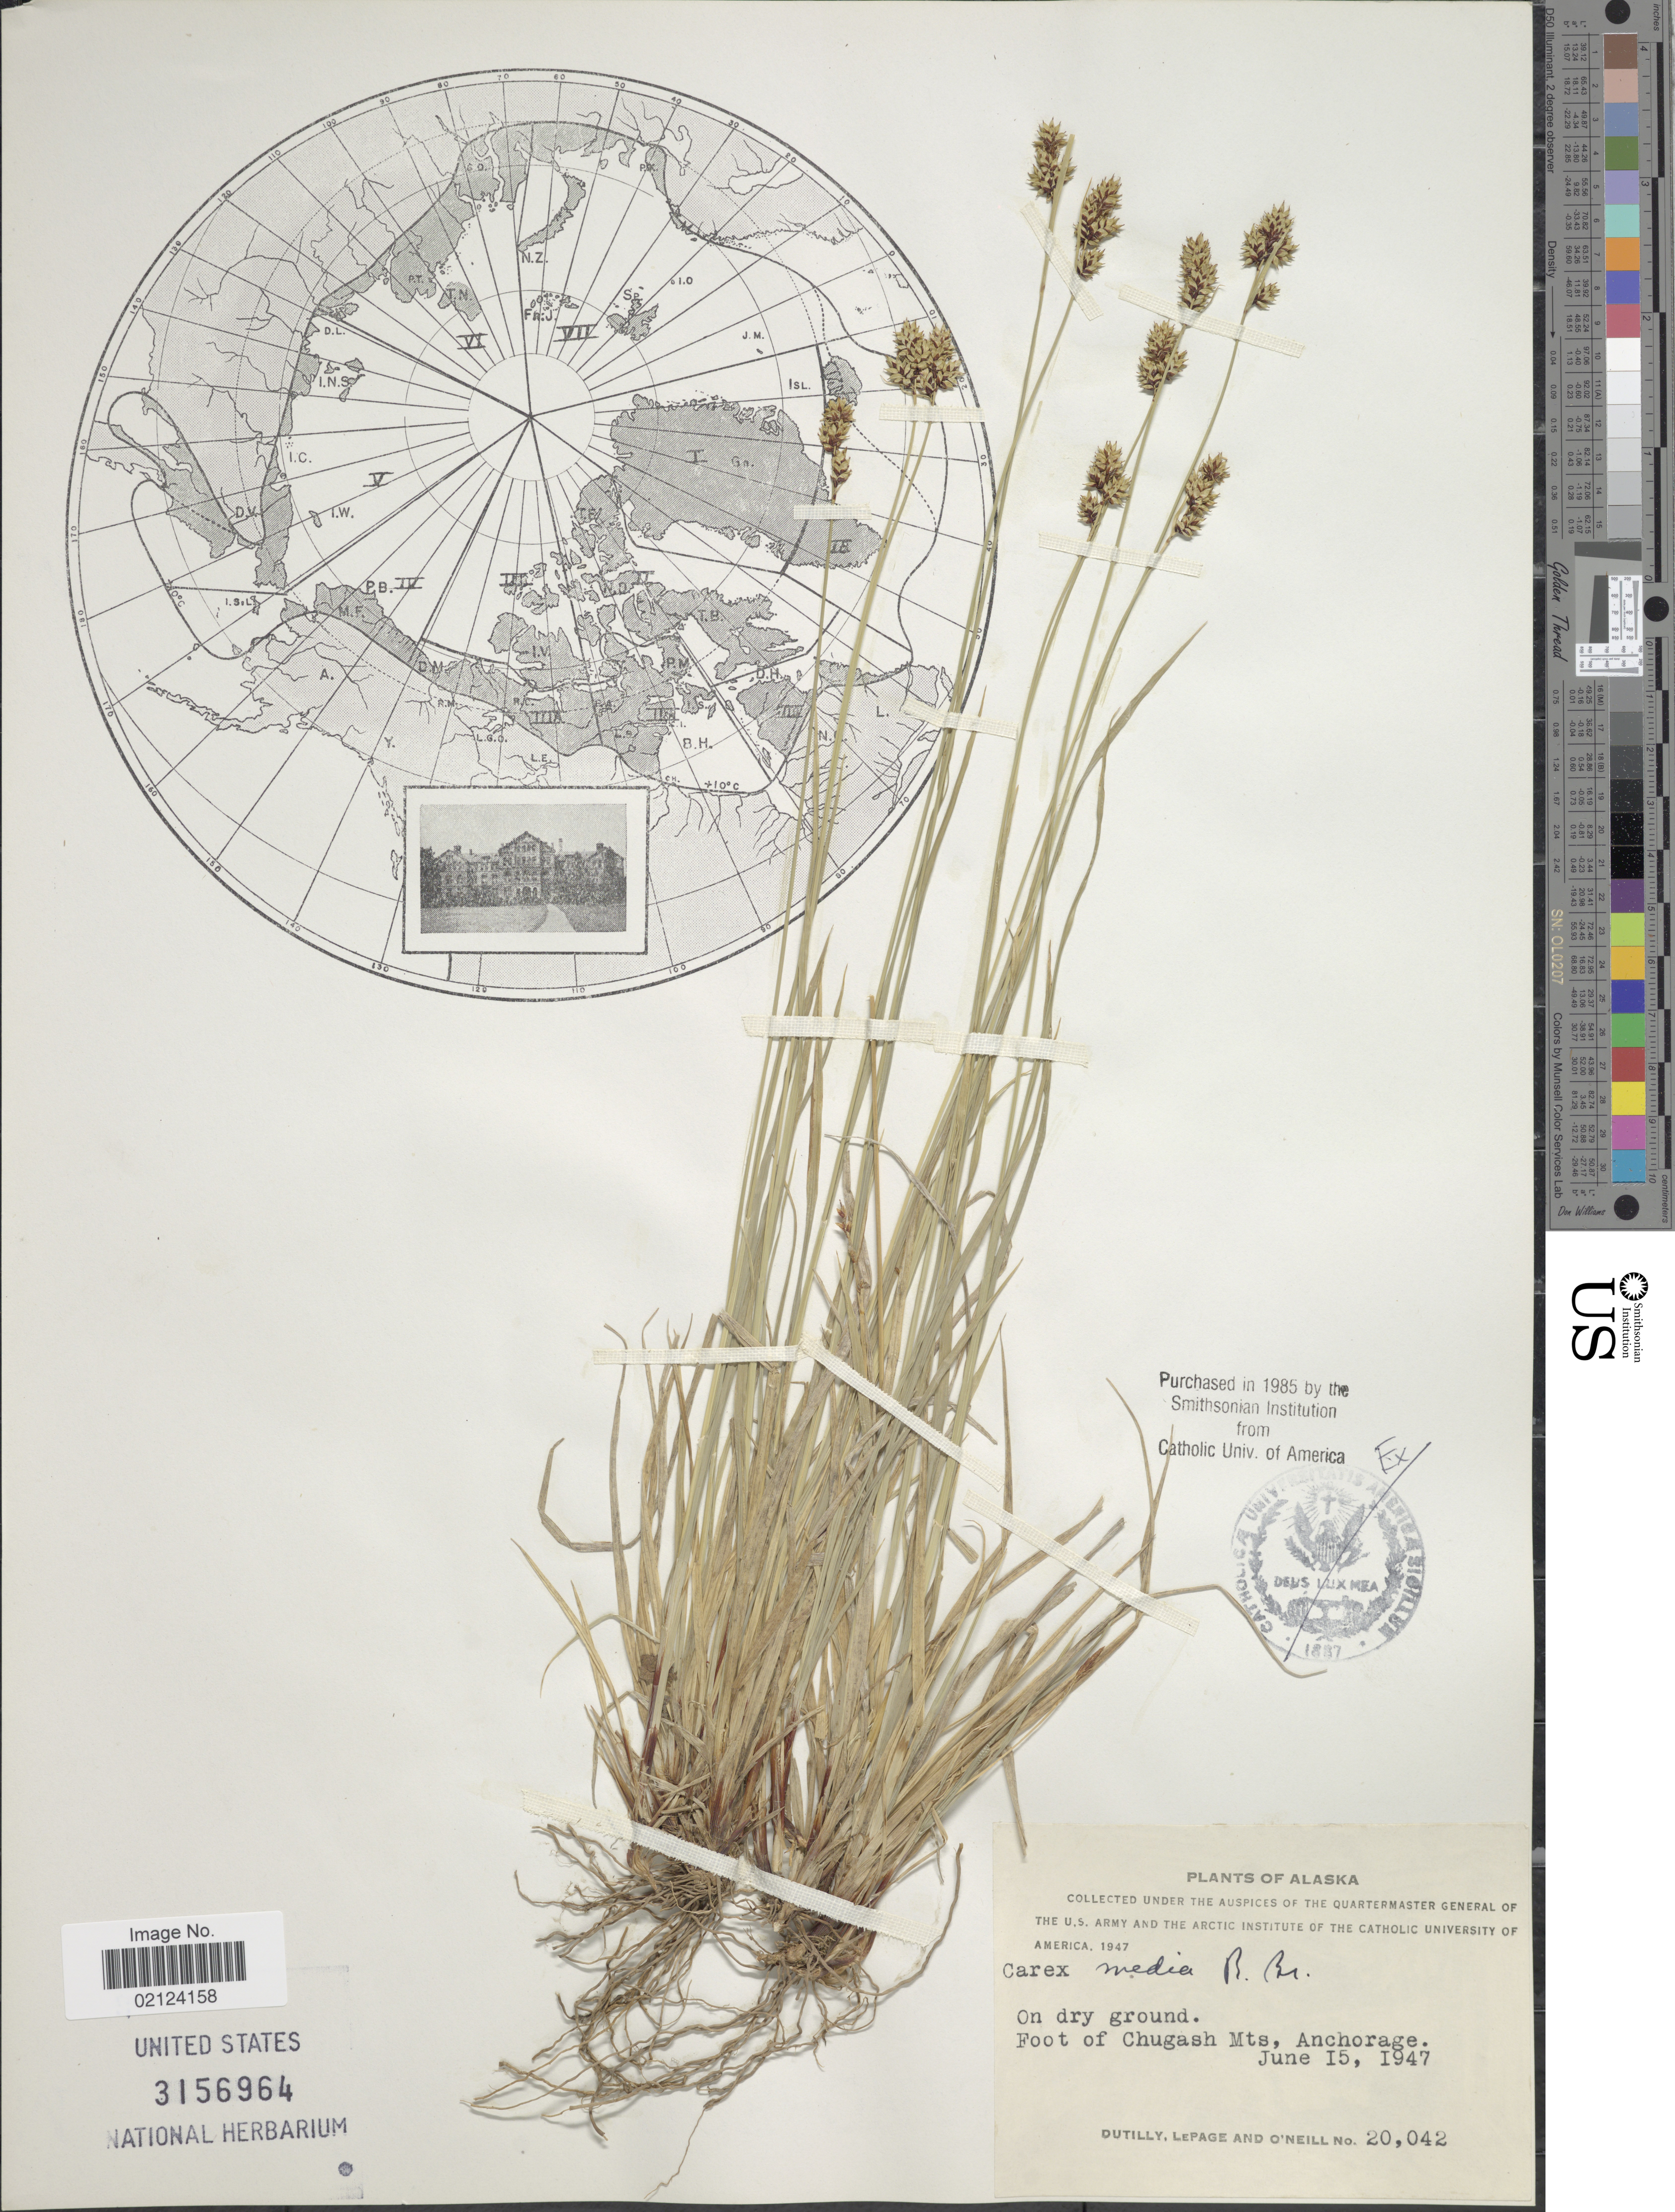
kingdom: Plantae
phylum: Tracheophyta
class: Liliopsida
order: Poales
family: Cyperaceae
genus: Carex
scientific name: Carex media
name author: R. Br.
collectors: -. Dutilly, -. LePage & O' Neill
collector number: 20042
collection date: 1947-06-15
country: United States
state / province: Alaska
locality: Foot of Chugash Mts, Anchorage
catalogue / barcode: US 3156964